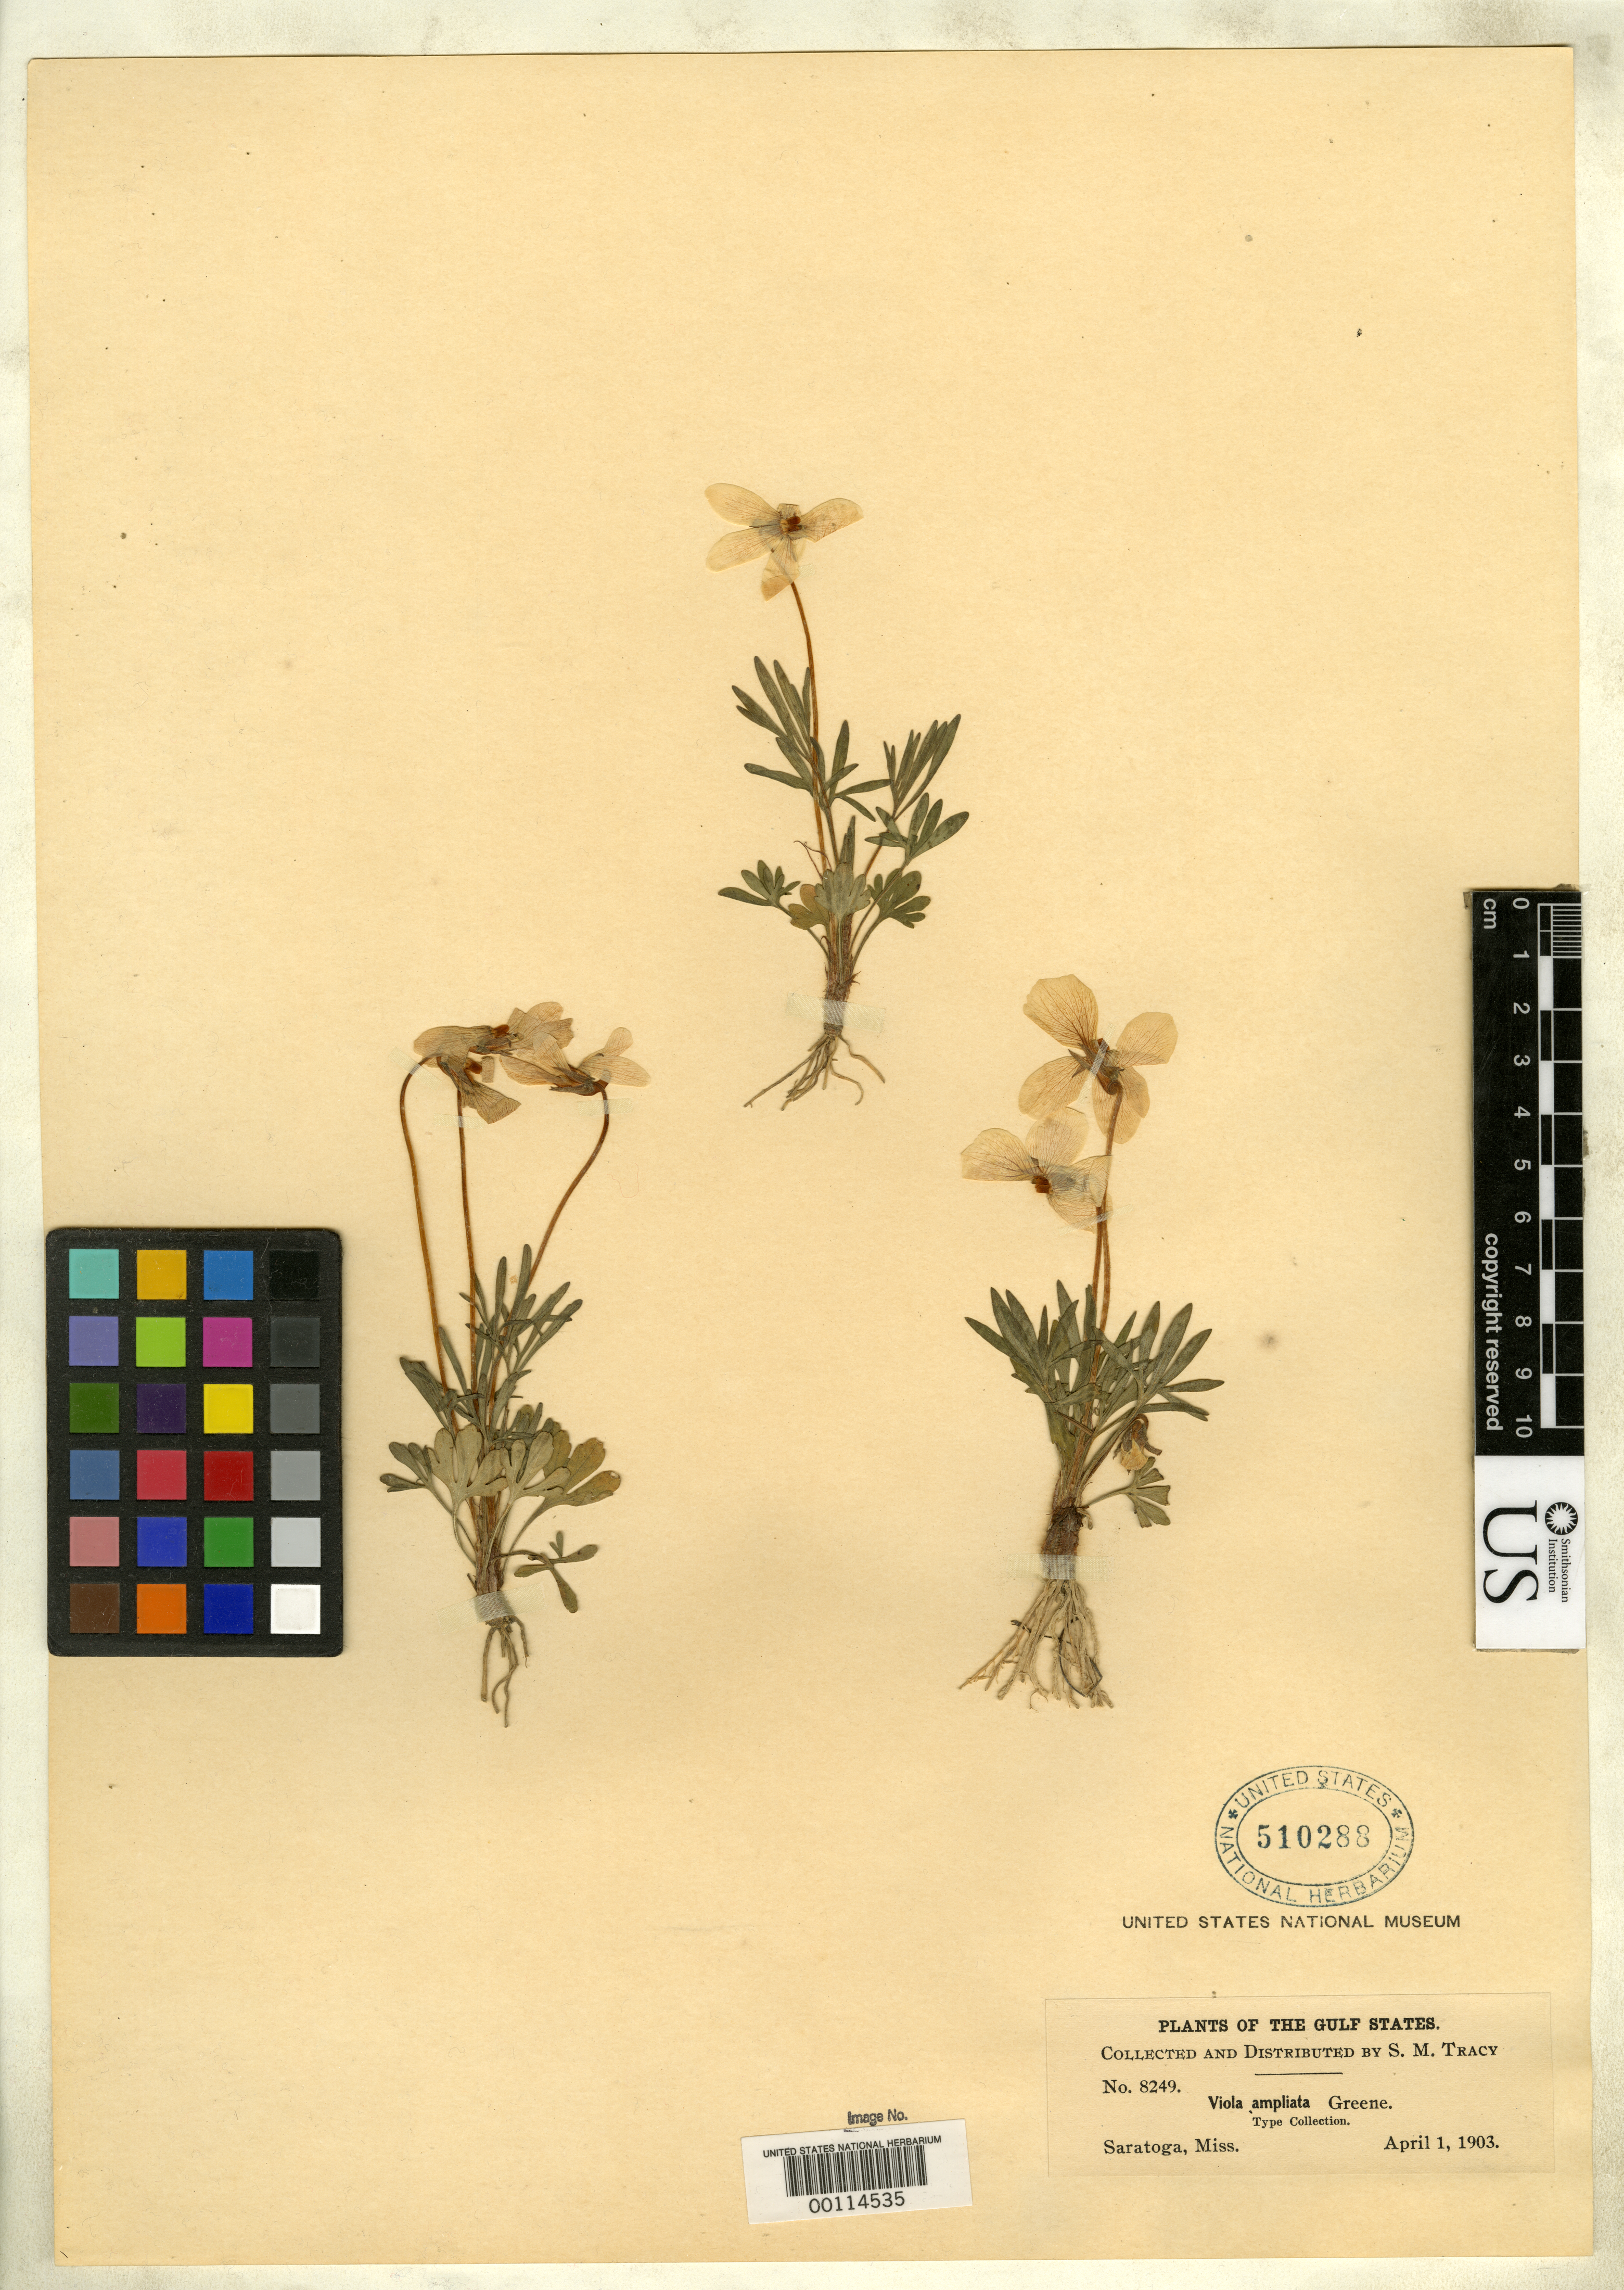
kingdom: Plantae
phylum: Tracheophyta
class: Magnoliopsida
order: Malpighiales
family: Violaceae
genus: Viola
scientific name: Viola ampliata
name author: Greene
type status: Type Collection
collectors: S. M. Tracy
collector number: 8249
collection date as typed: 01 Apr 1903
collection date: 1903-04-01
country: United States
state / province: Mississippi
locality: Saratoga.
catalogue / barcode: US 510288